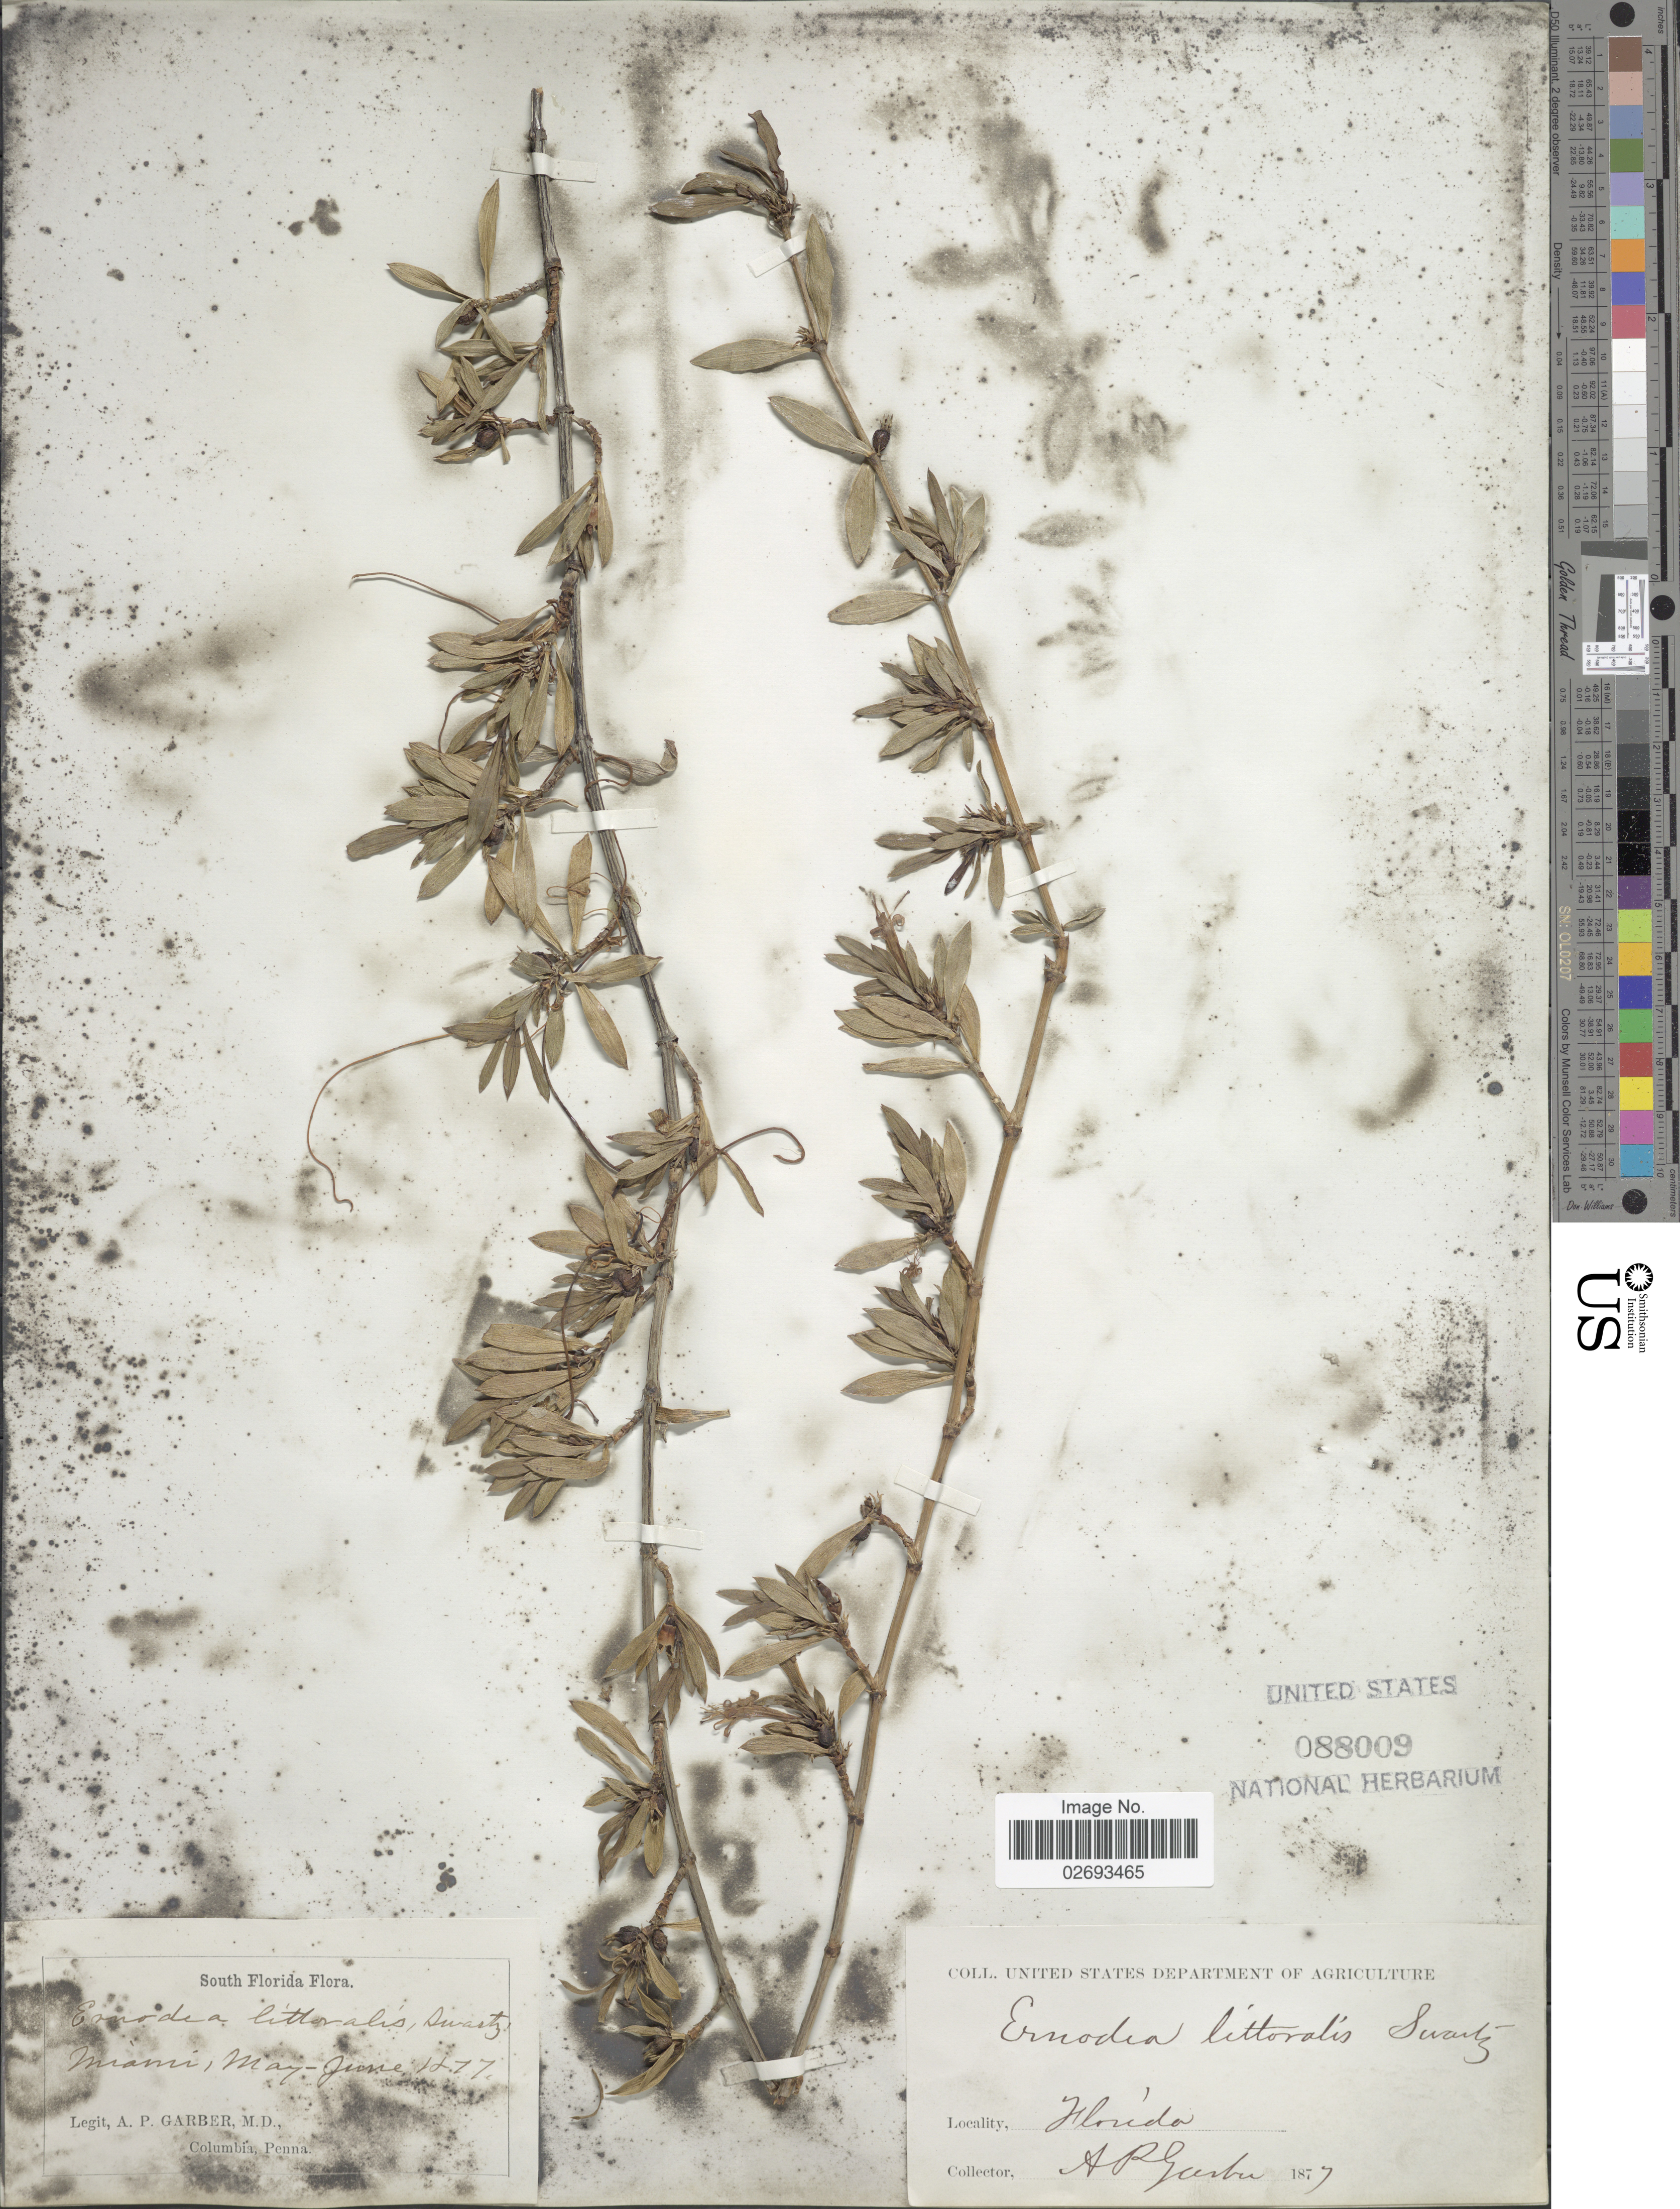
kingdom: Plantae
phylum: Tracheophyta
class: Magnoliopsida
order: Gentianales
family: Rubiaceae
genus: Ernodea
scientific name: Ernodea littoralis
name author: Sw.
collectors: A. P. Garber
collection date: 1877-05/1877-06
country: United States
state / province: Florida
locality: South Florida, Miami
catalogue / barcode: US 88009